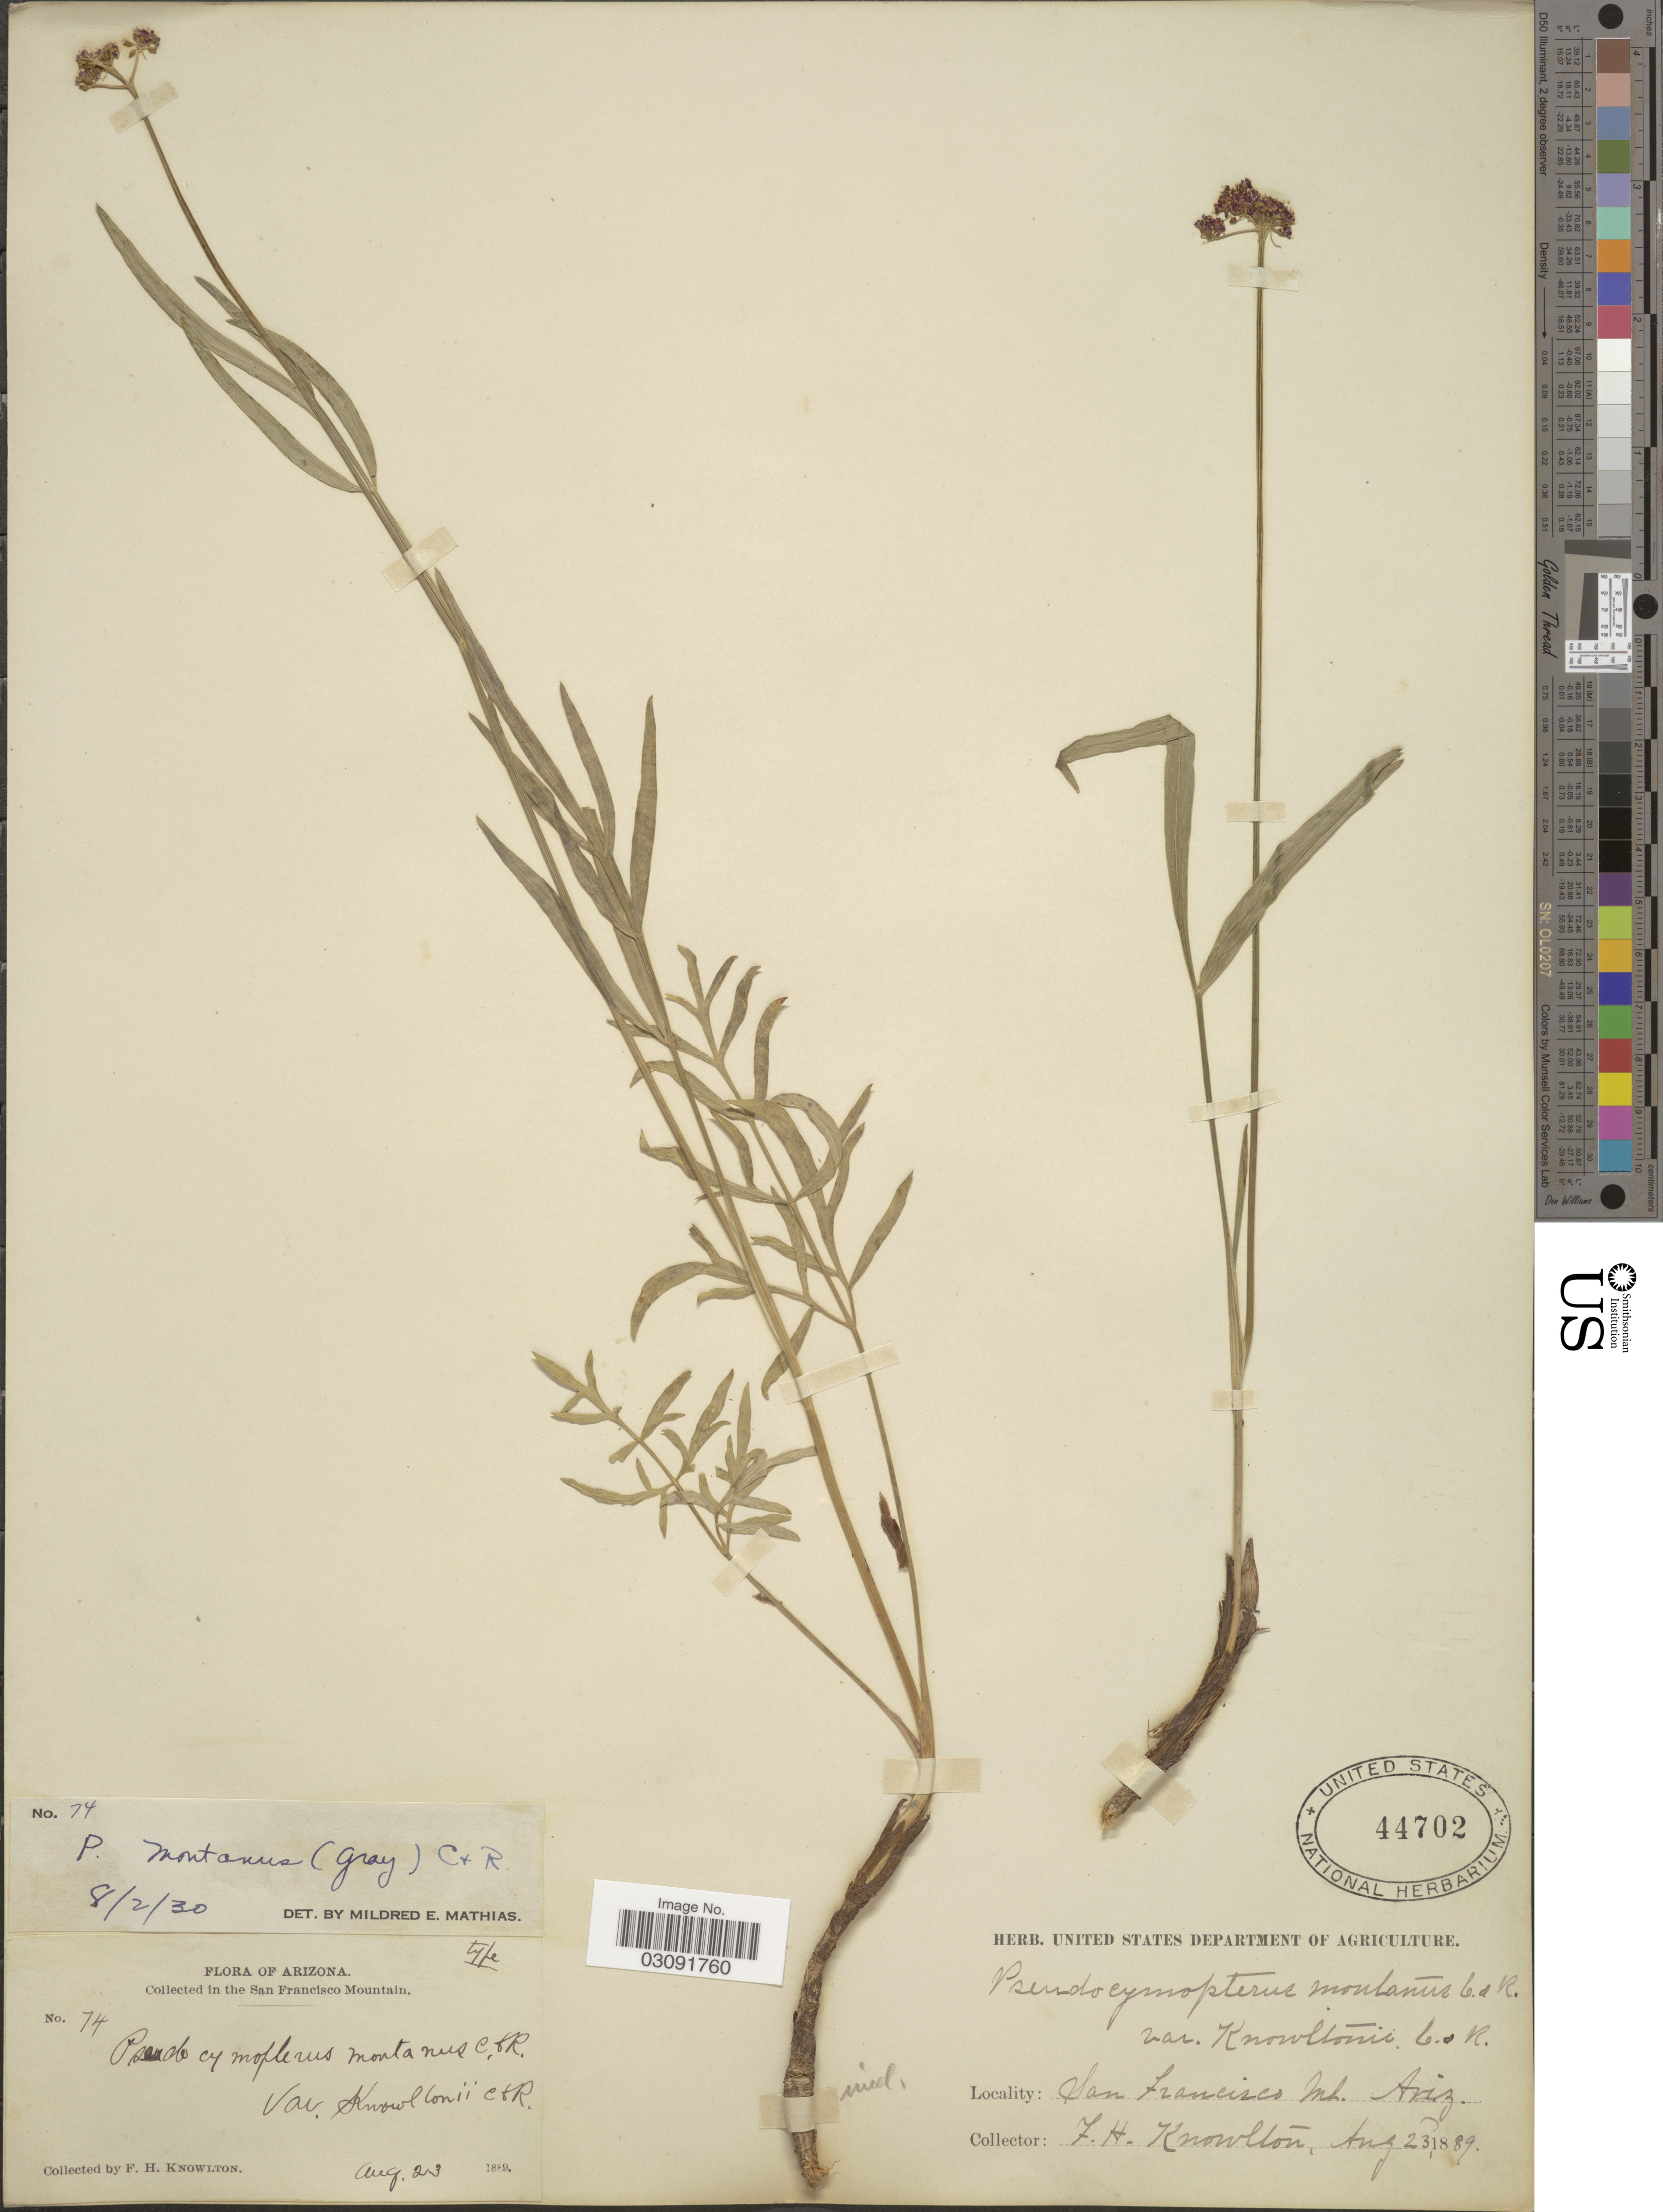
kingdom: Plantae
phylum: Tracheophyta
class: Magnoliopsida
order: Apiales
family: Apiaceae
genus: Pseudocymopterus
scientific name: Pseudocymopterus montanus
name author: (A. Gray) J.M. Coult. & Rose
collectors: F. H. Knowlton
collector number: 74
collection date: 1889-08-23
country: United States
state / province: Arizona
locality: In The San Franisco Mountain.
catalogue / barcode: US 44702